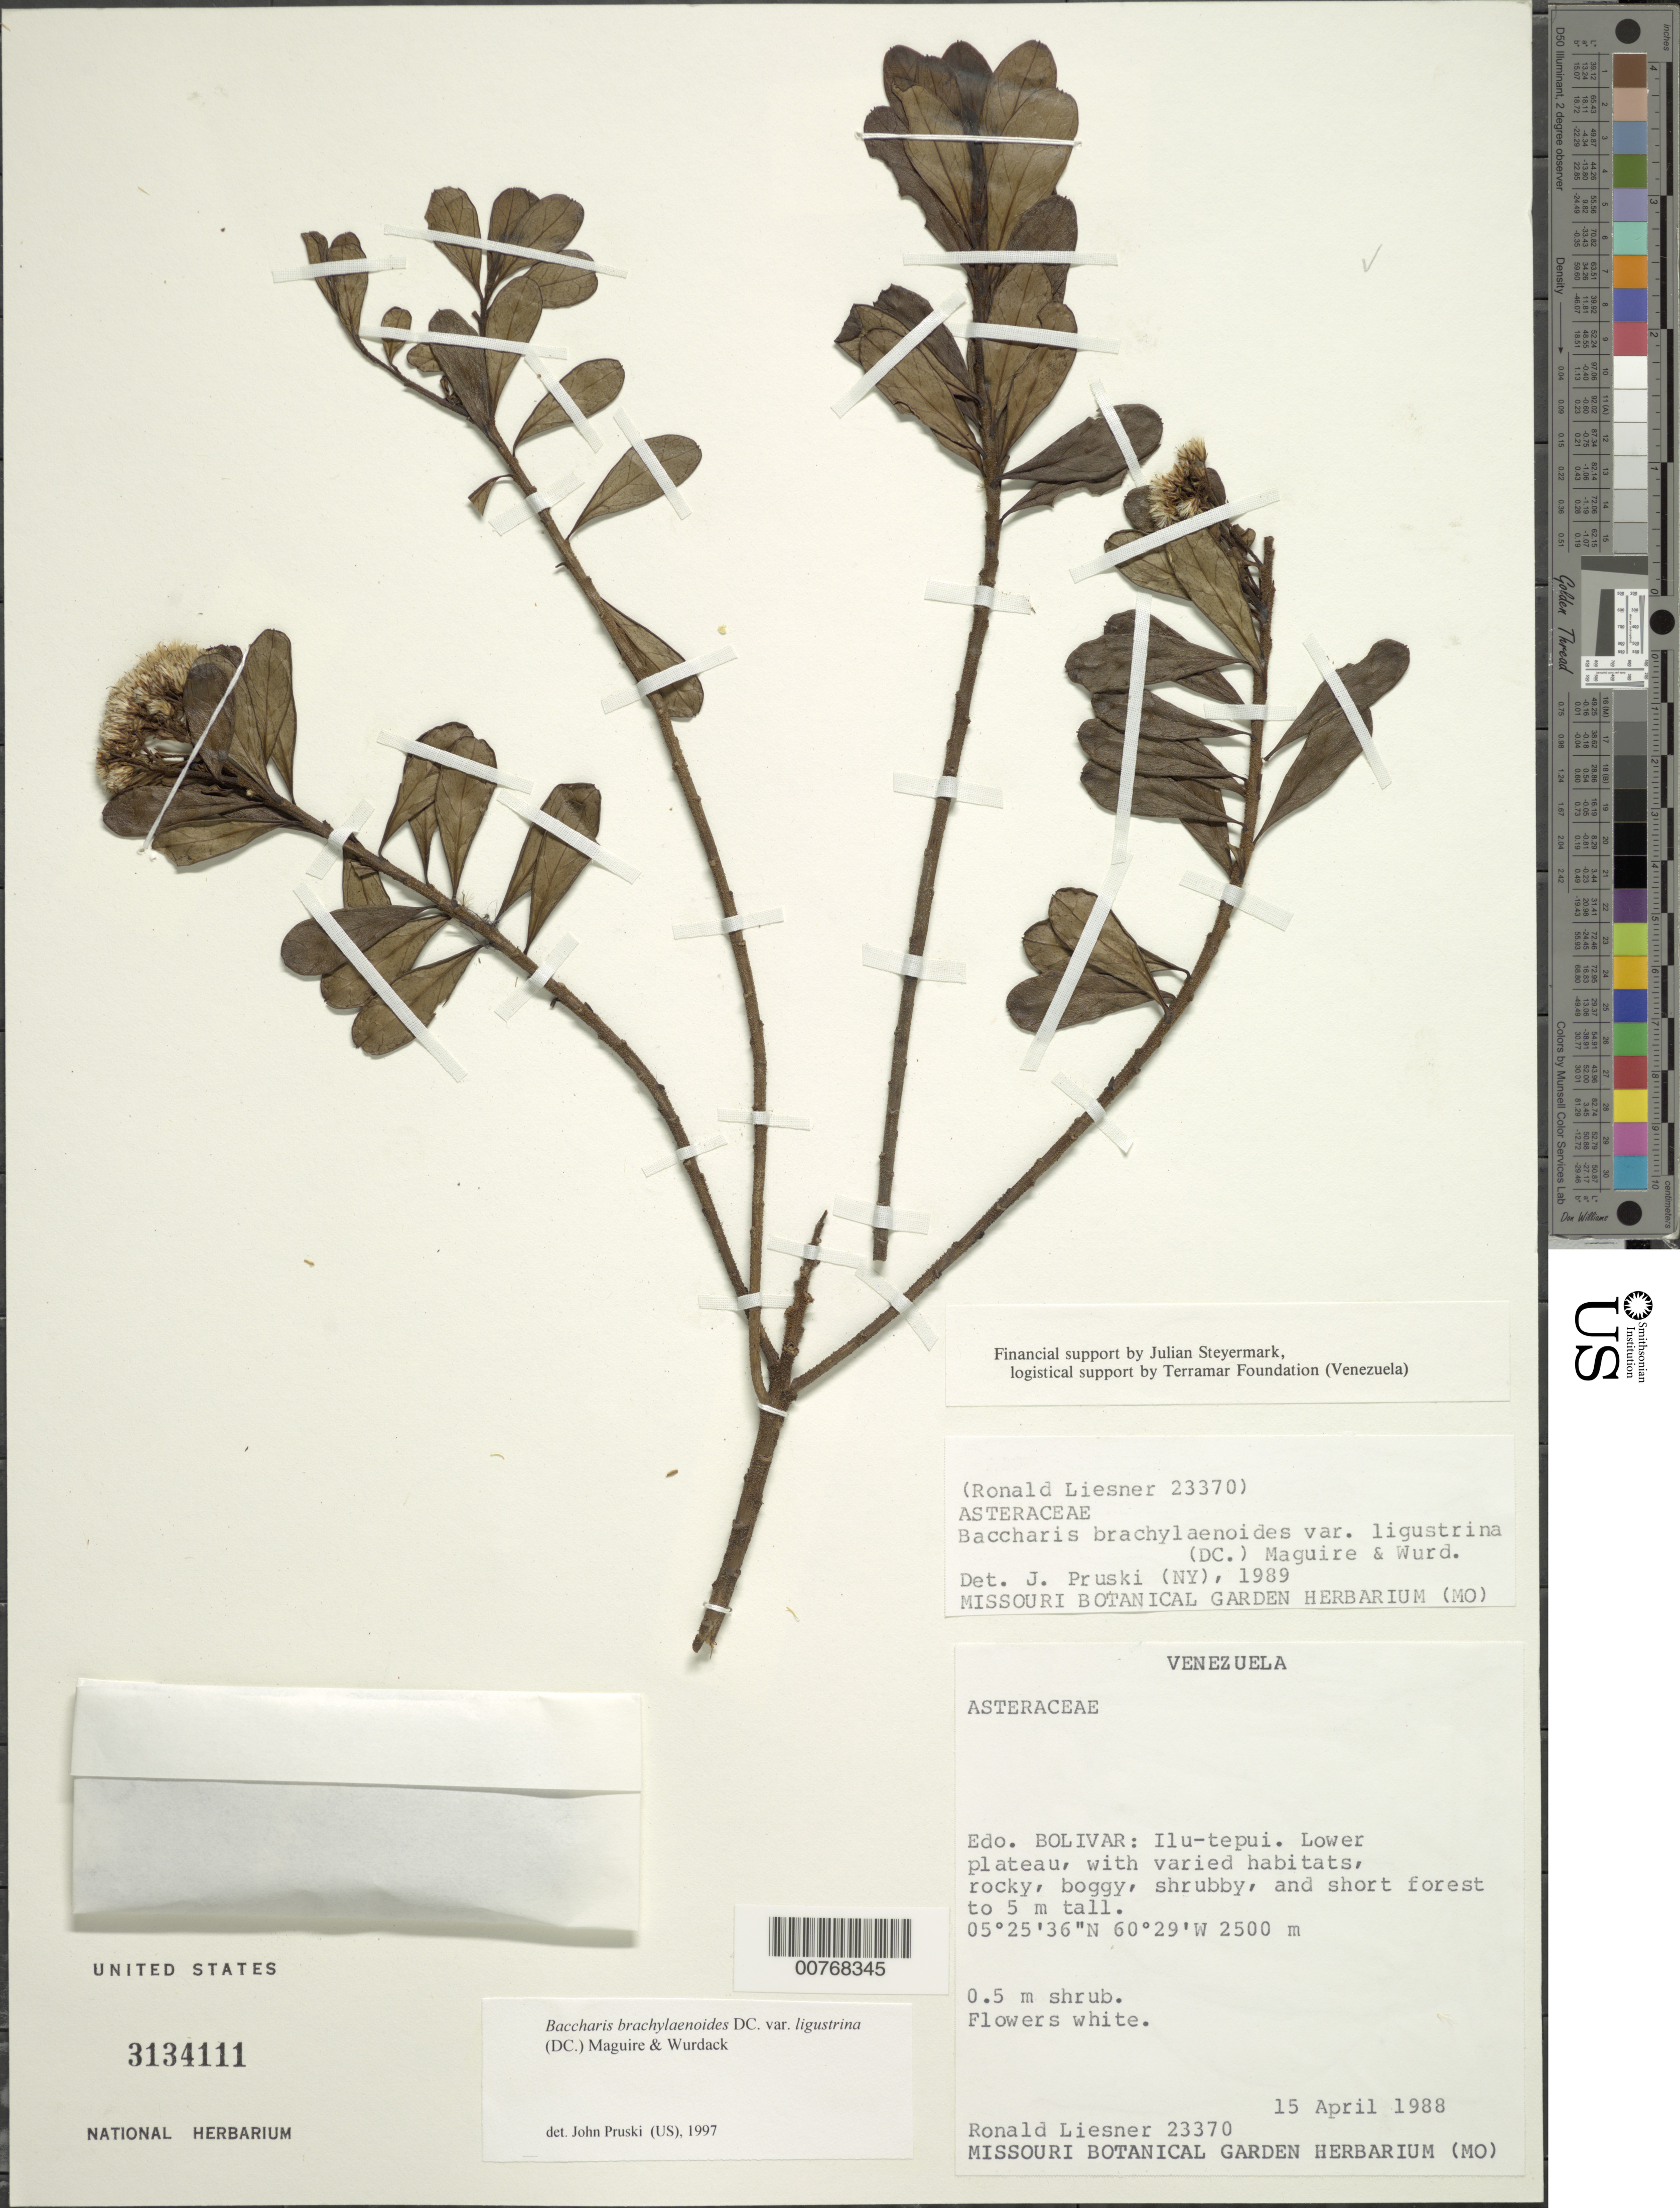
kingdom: Plantae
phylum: Tracheophyta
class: Magnoliopsida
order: Asterales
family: Asteraceae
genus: Baccharis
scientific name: Baccharis brachylaenoides var. ligustrina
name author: (DC.) Maguire & Wurdack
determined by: Pruski, J. F.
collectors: R. L. Liesner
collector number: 23370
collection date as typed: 15-Apr-88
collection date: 1988-04-15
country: Venezuela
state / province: Bolívar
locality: Ilu-tepuí, lower plateau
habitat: Rocky, boggy, shrubby & short forest to 5 m tall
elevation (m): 2500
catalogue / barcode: US 3134111